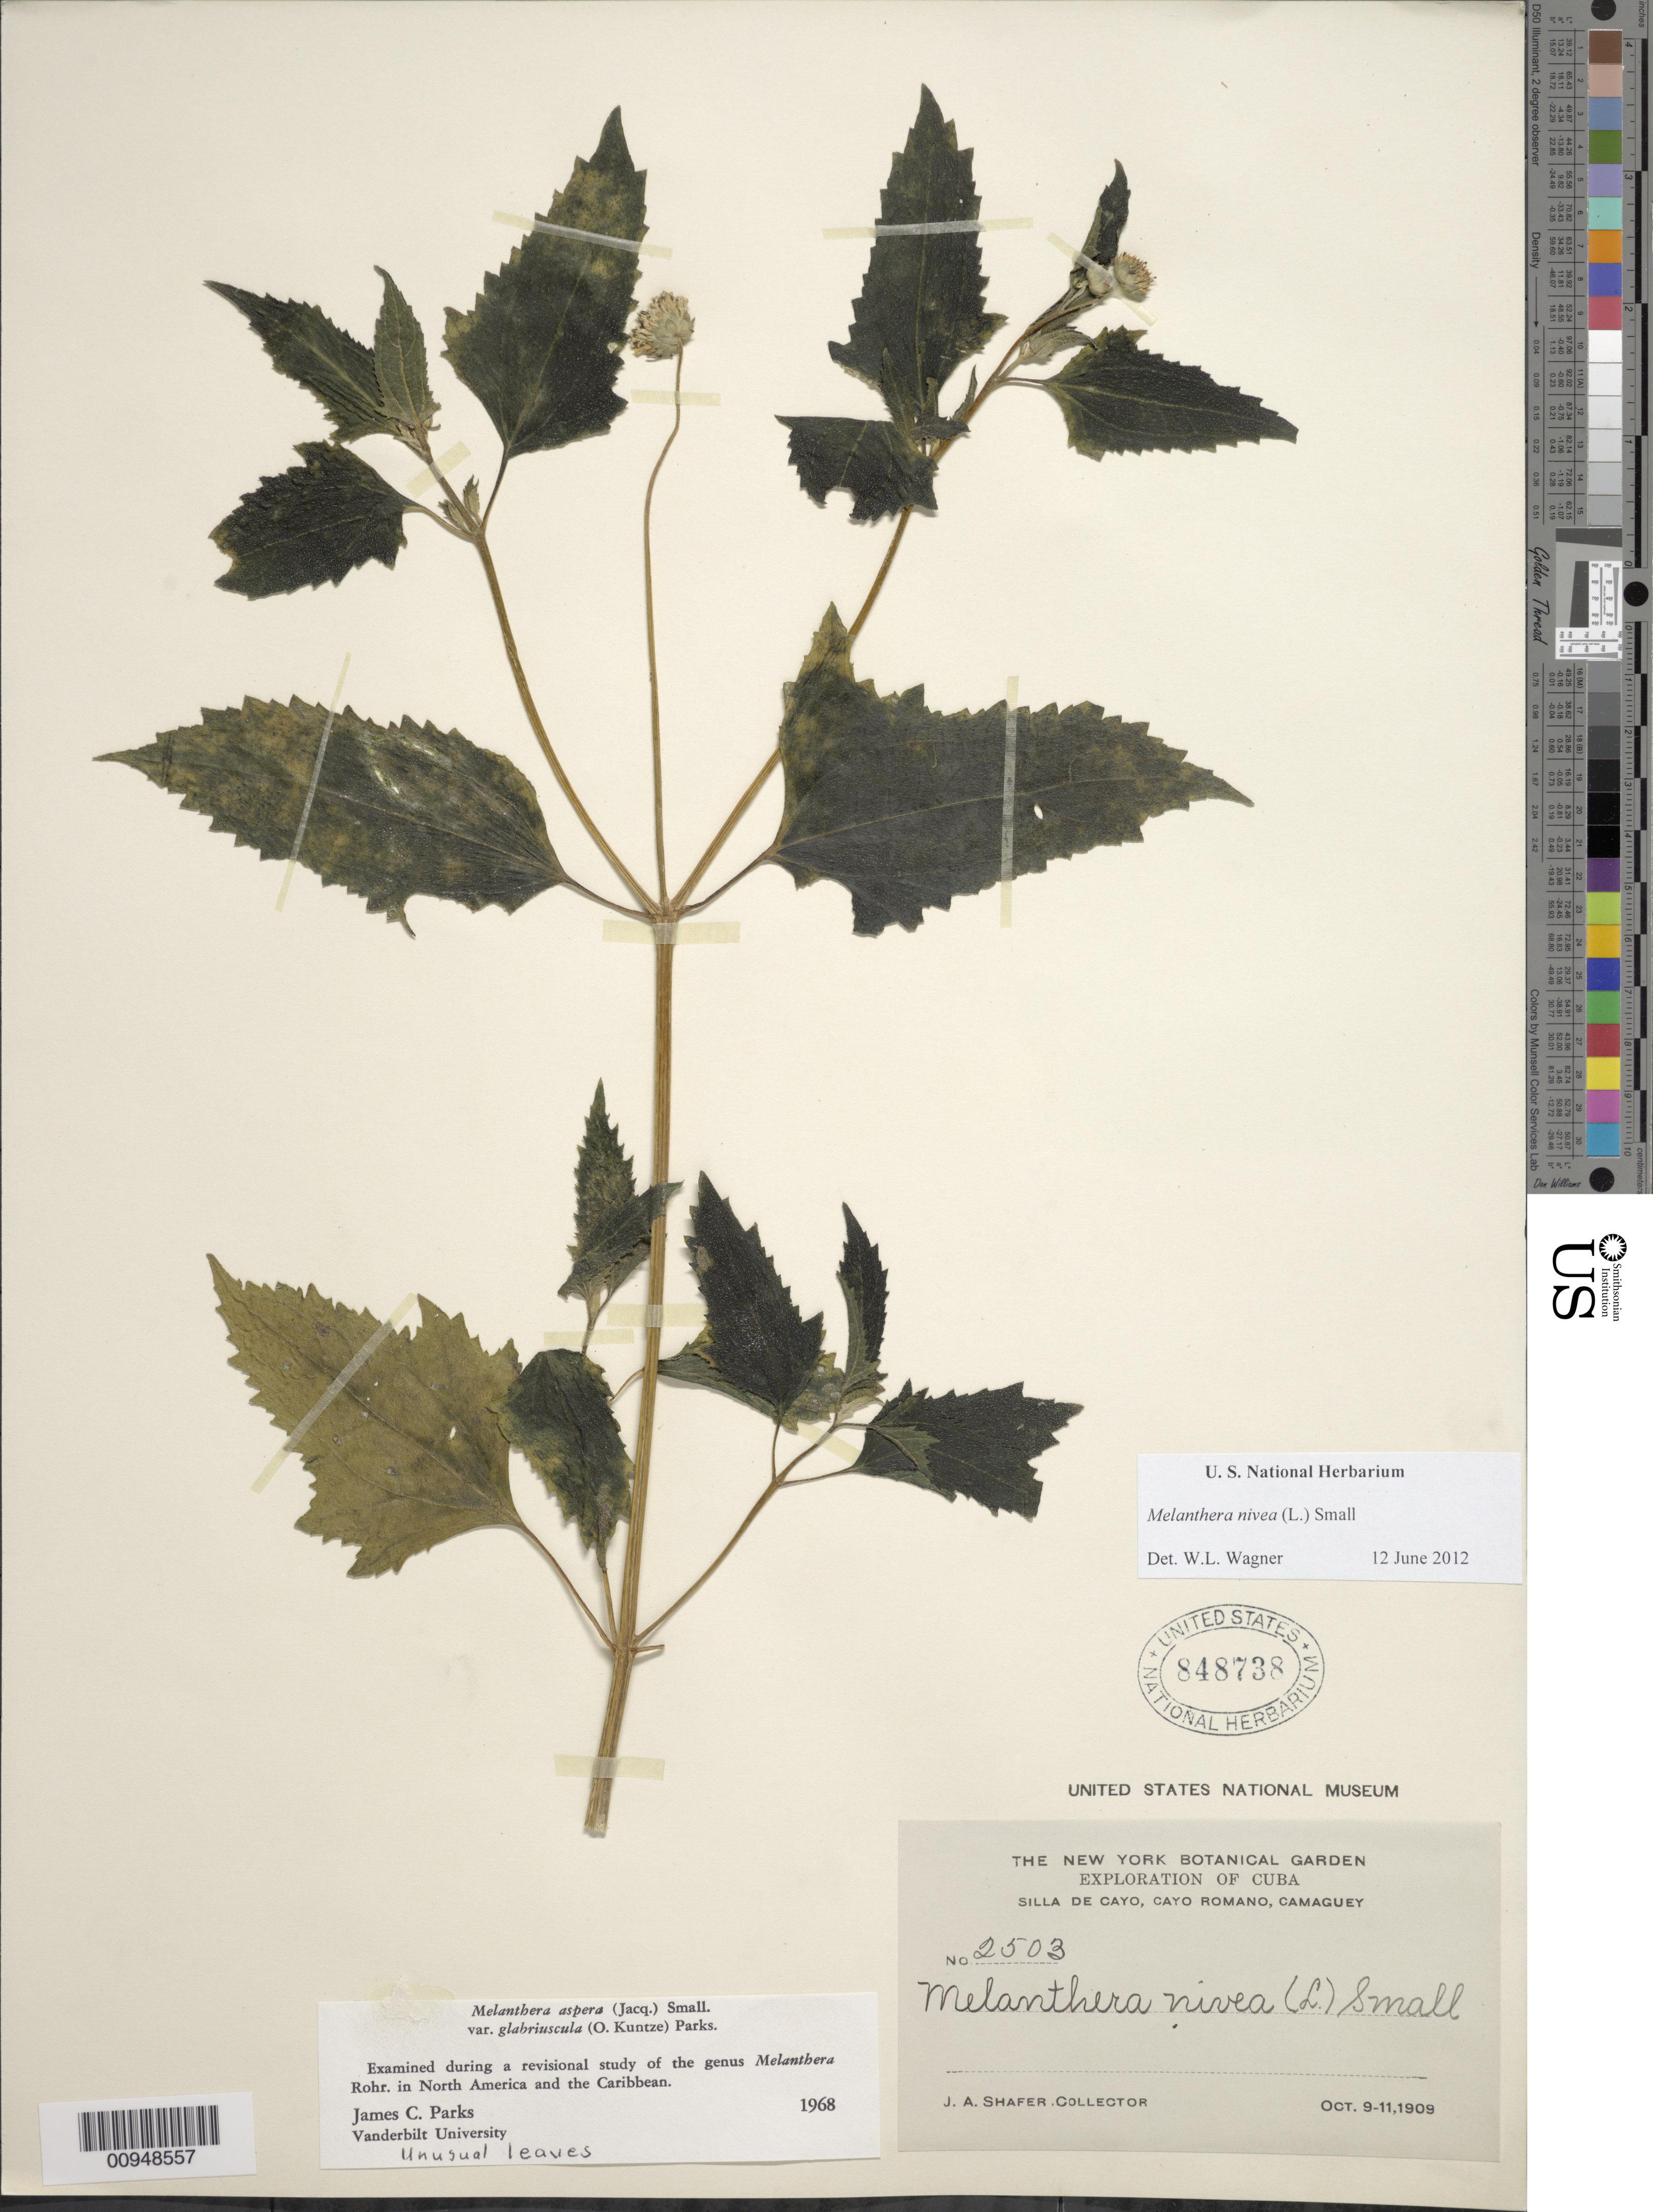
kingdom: Plantae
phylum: Tracheophyta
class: Magnoliopsida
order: Asterales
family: Asteraceae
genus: Melanthera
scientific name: Melanthera nivea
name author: (L.) Small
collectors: J. A. Shafer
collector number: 2503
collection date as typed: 09 Oct 1909 to 11 Oct 1909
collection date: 1909-10-09/1909-10-11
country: Cuba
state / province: Camaguey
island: Cuba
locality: Silla de Cayo, Cayo Romano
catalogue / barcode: US 848738